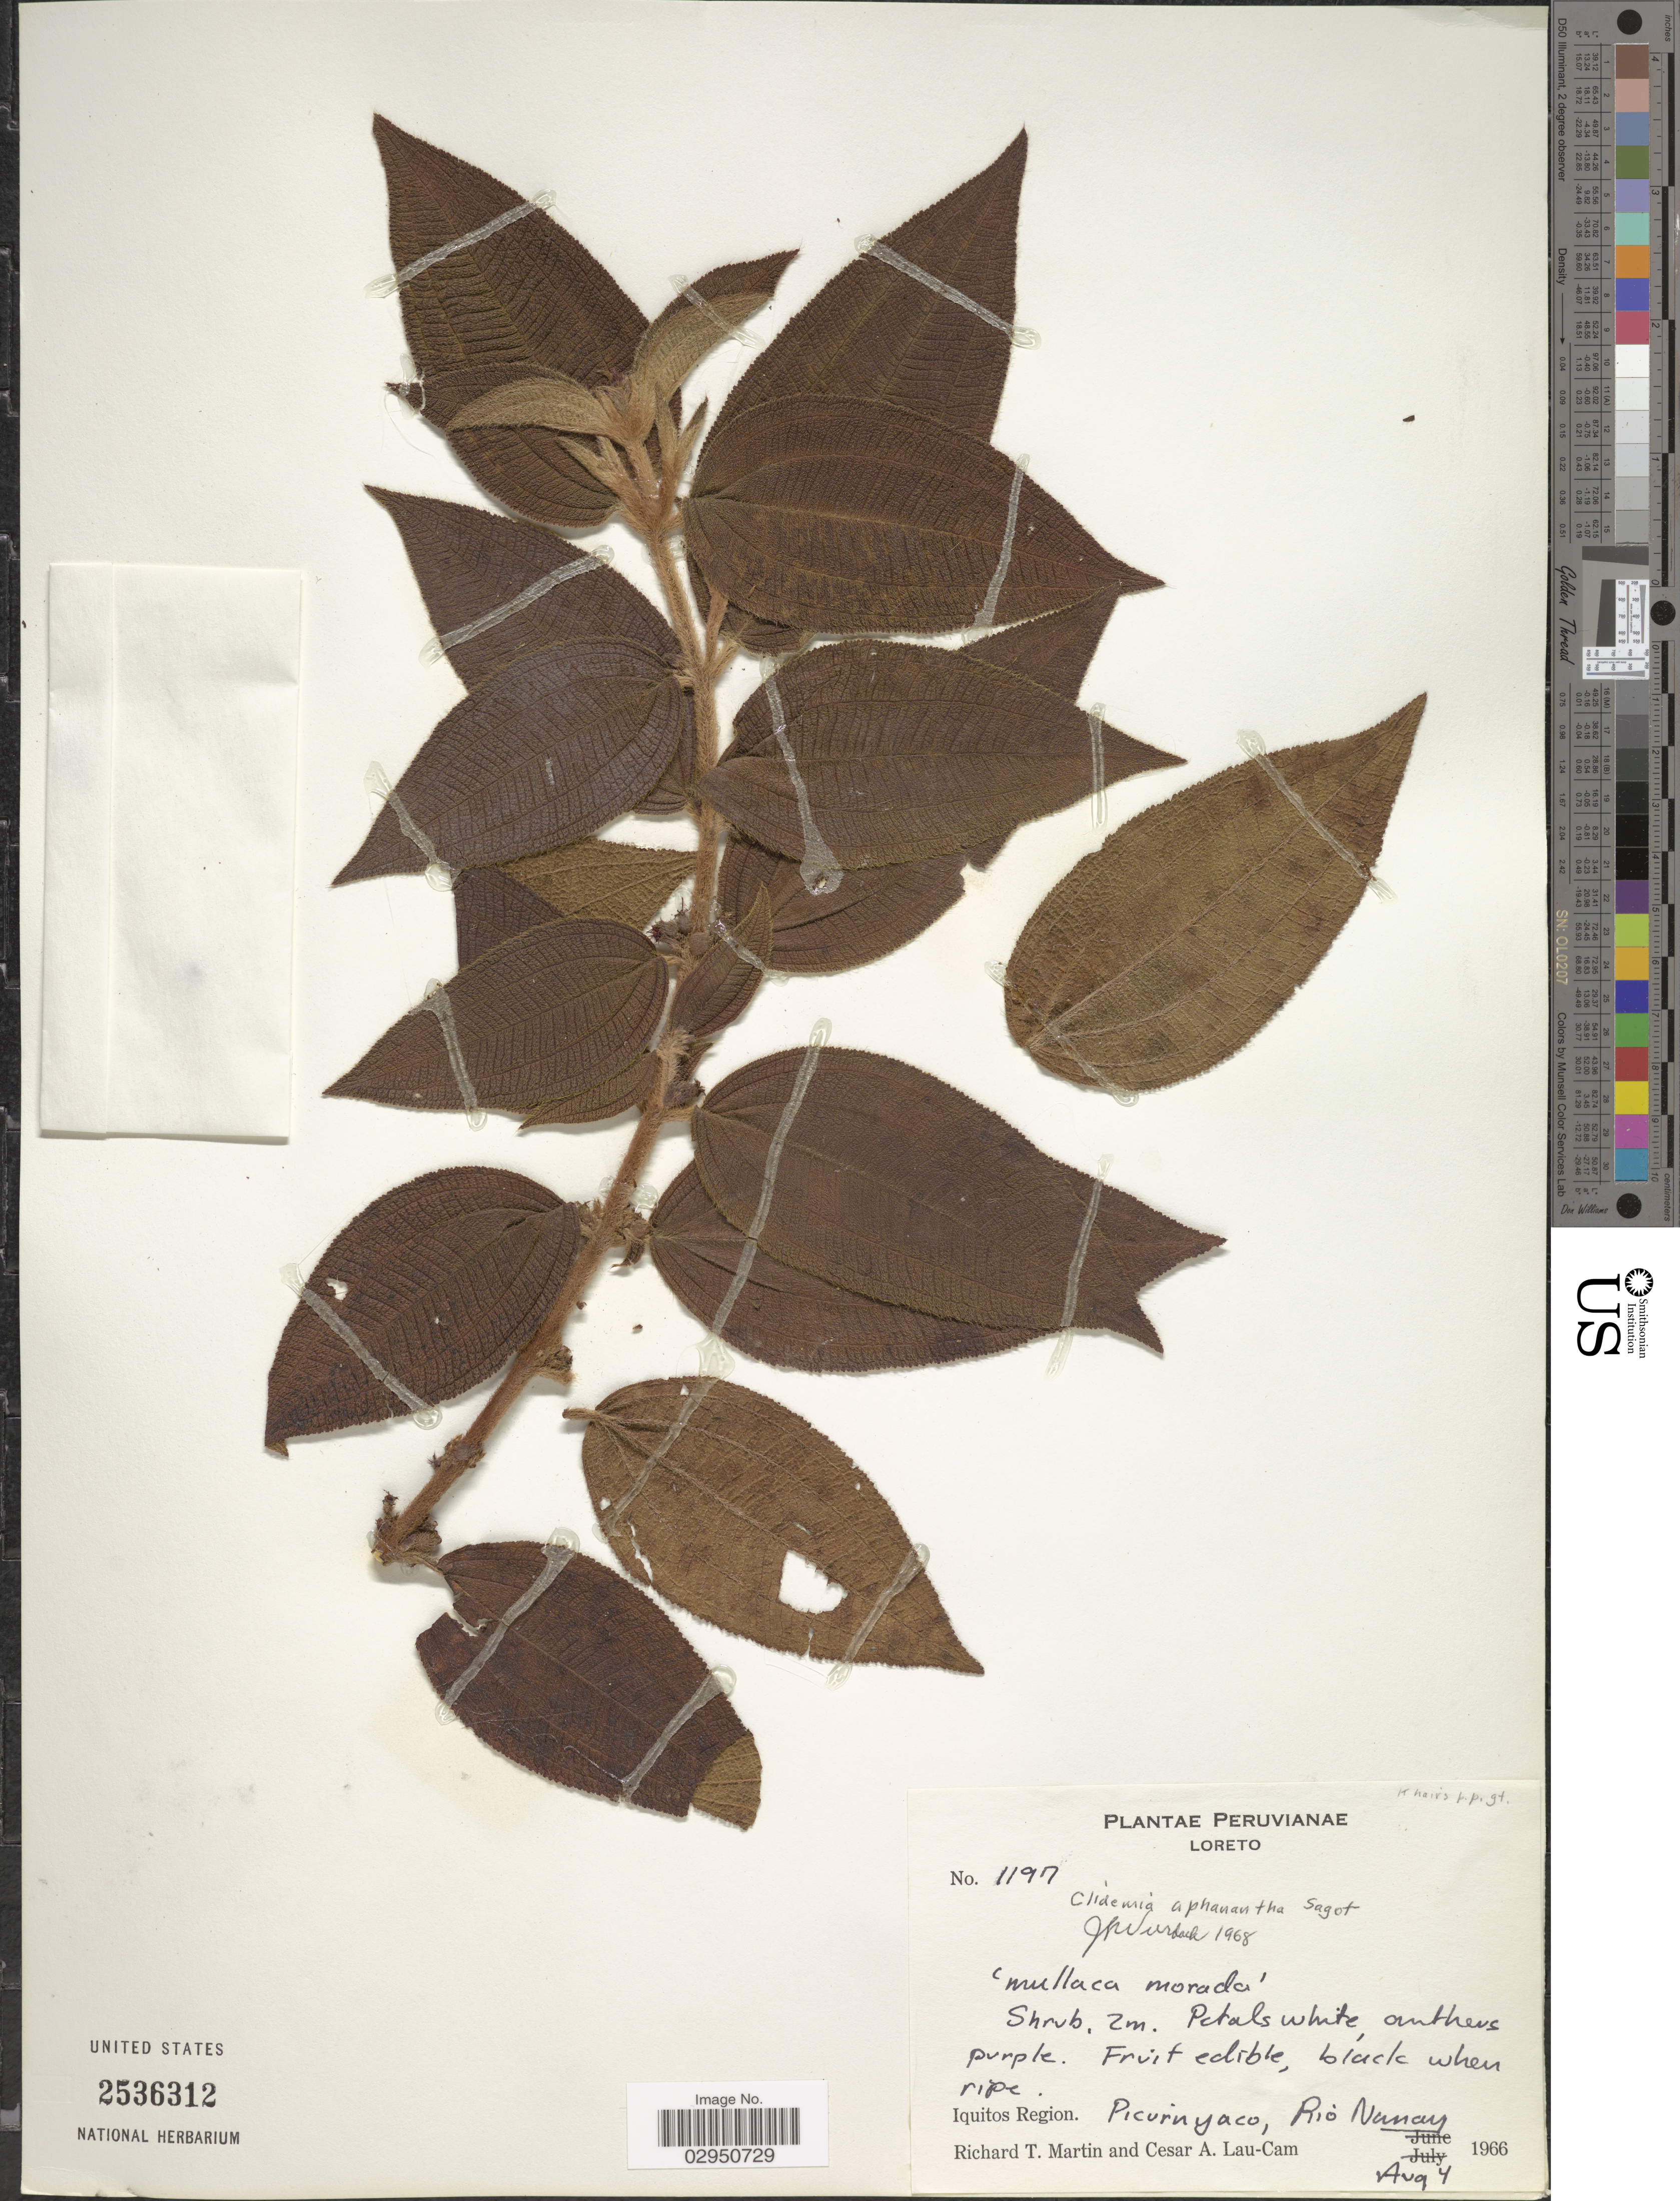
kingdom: Plantae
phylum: Tracheophyta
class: Magnoliopsida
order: Myrtales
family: Melastomataceae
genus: Clidemia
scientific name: Clidemia rubra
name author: (Aubl.) Mart.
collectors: R. T. Martin & C. Lau-Cam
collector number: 1197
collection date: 1966-08-04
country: Peru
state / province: Loreto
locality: Iquitos Region. Picuinyaco [interpreted], Rio Nanay.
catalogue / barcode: US 2536312